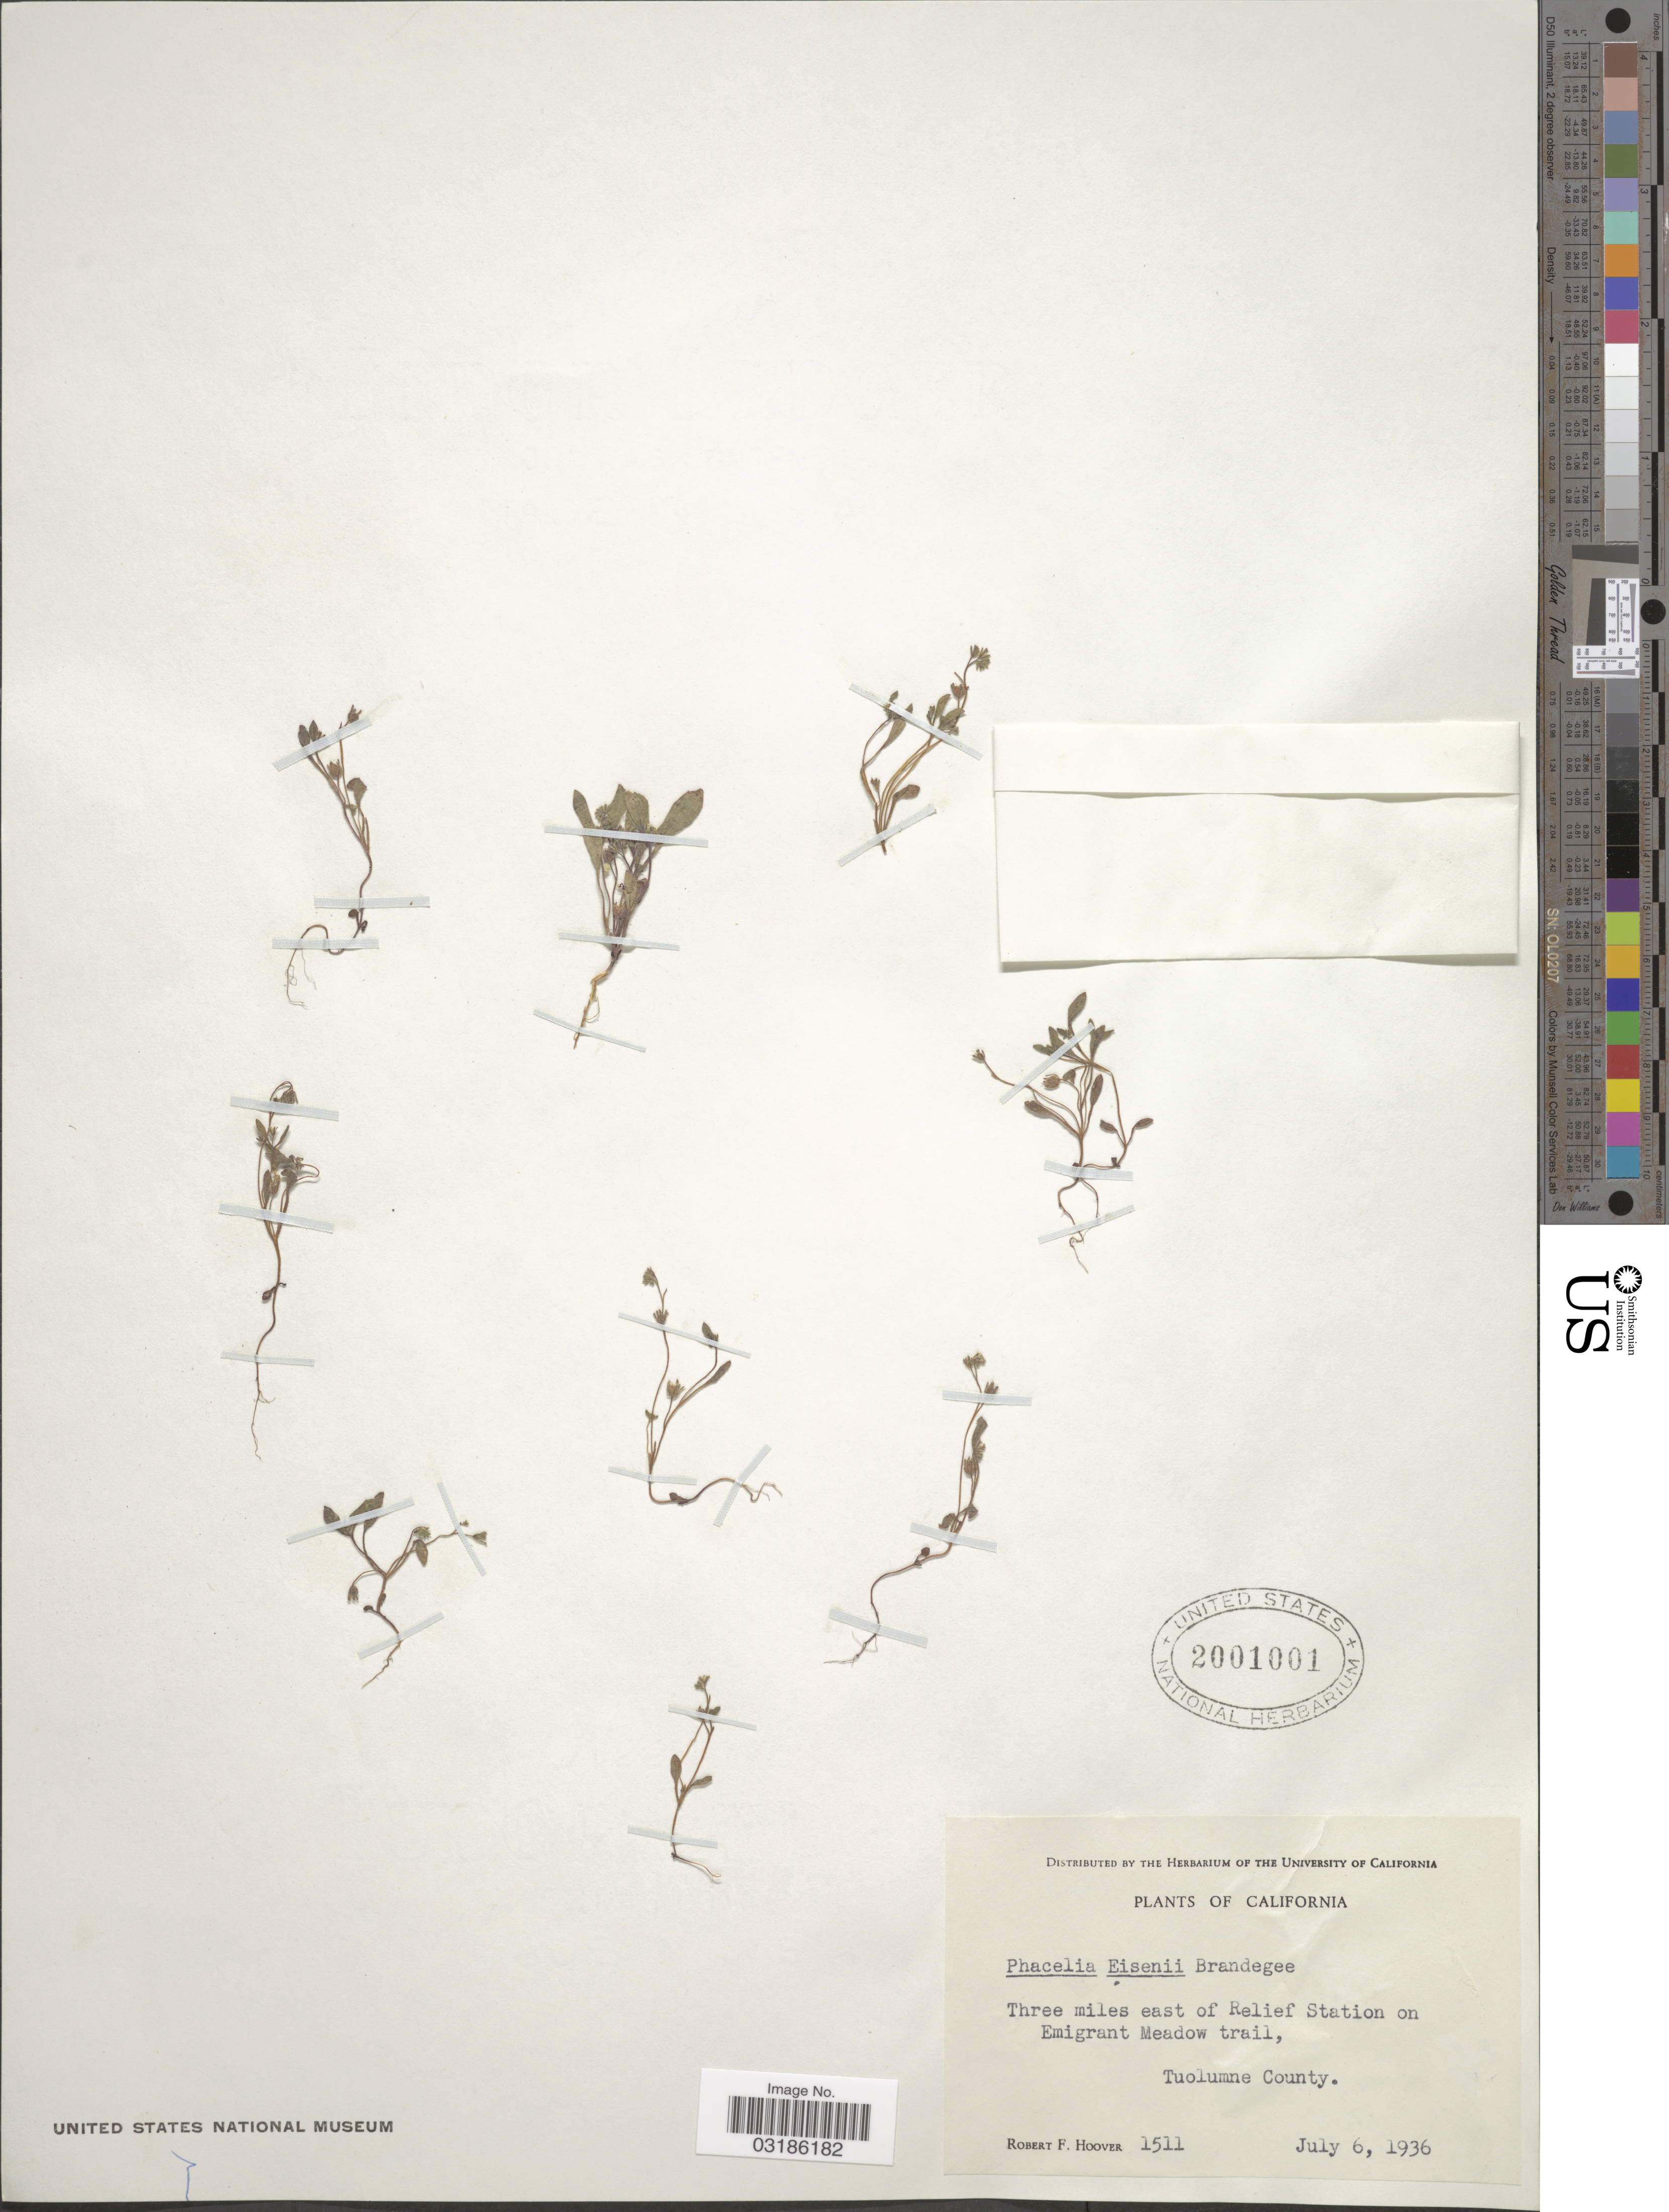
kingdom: Plantae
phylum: Tracheophyta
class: Magnoliopsida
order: Boraginales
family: Hydrophyllaceae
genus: Phacelia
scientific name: Phacelia eisenii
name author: Brandegee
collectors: R. F. Hoover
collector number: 1511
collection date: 1936-07-06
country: United States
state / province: California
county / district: Tuolumne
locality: Three miles east of Relief Station on Emigrant Meadow Trail. Tuolumne County.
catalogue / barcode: US 2001001